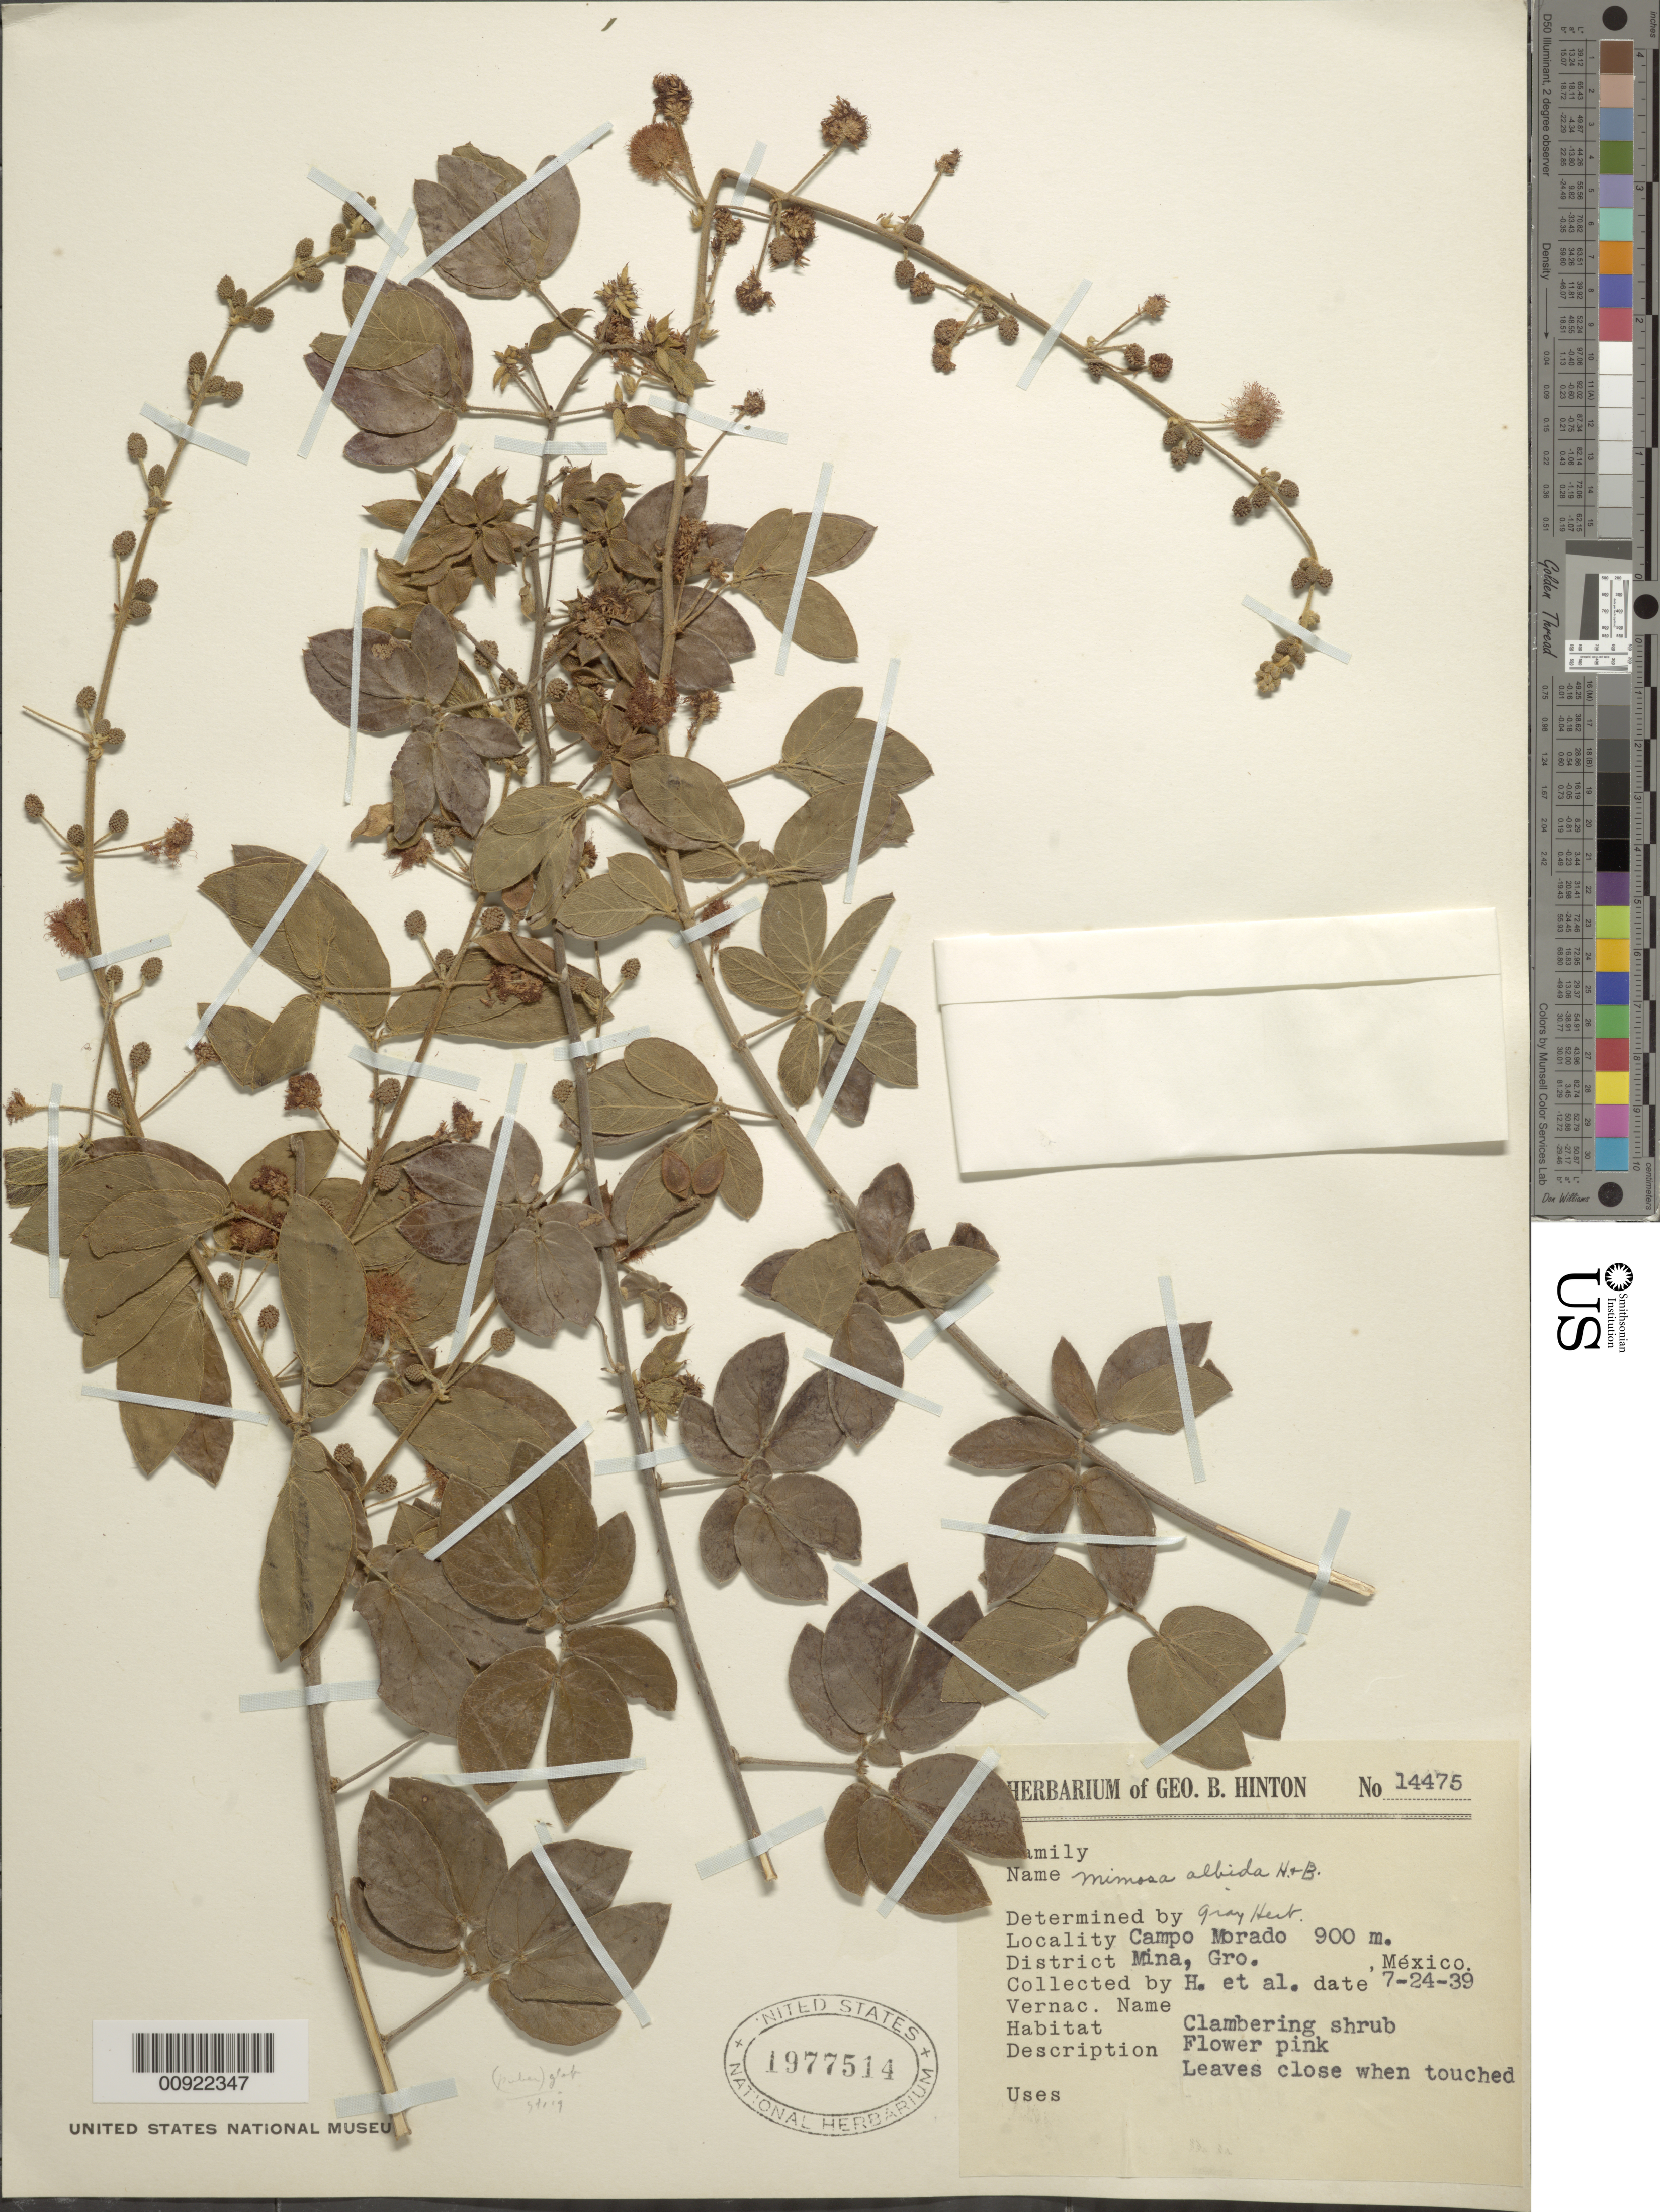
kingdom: Plantae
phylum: Tracheophyta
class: Magnoliopsida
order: Fabales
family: Fabaceae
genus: Mimosa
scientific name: Mimosa albida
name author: Humb. & Bonpl. ex Willd.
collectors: G. B. Hinton & et al.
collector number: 14475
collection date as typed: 24 Jul 1939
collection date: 1939-07-24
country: Mexico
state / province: Guerrero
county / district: Mina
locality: Campo Morado, District Mina, Guerrero.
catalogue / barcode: US 1977514